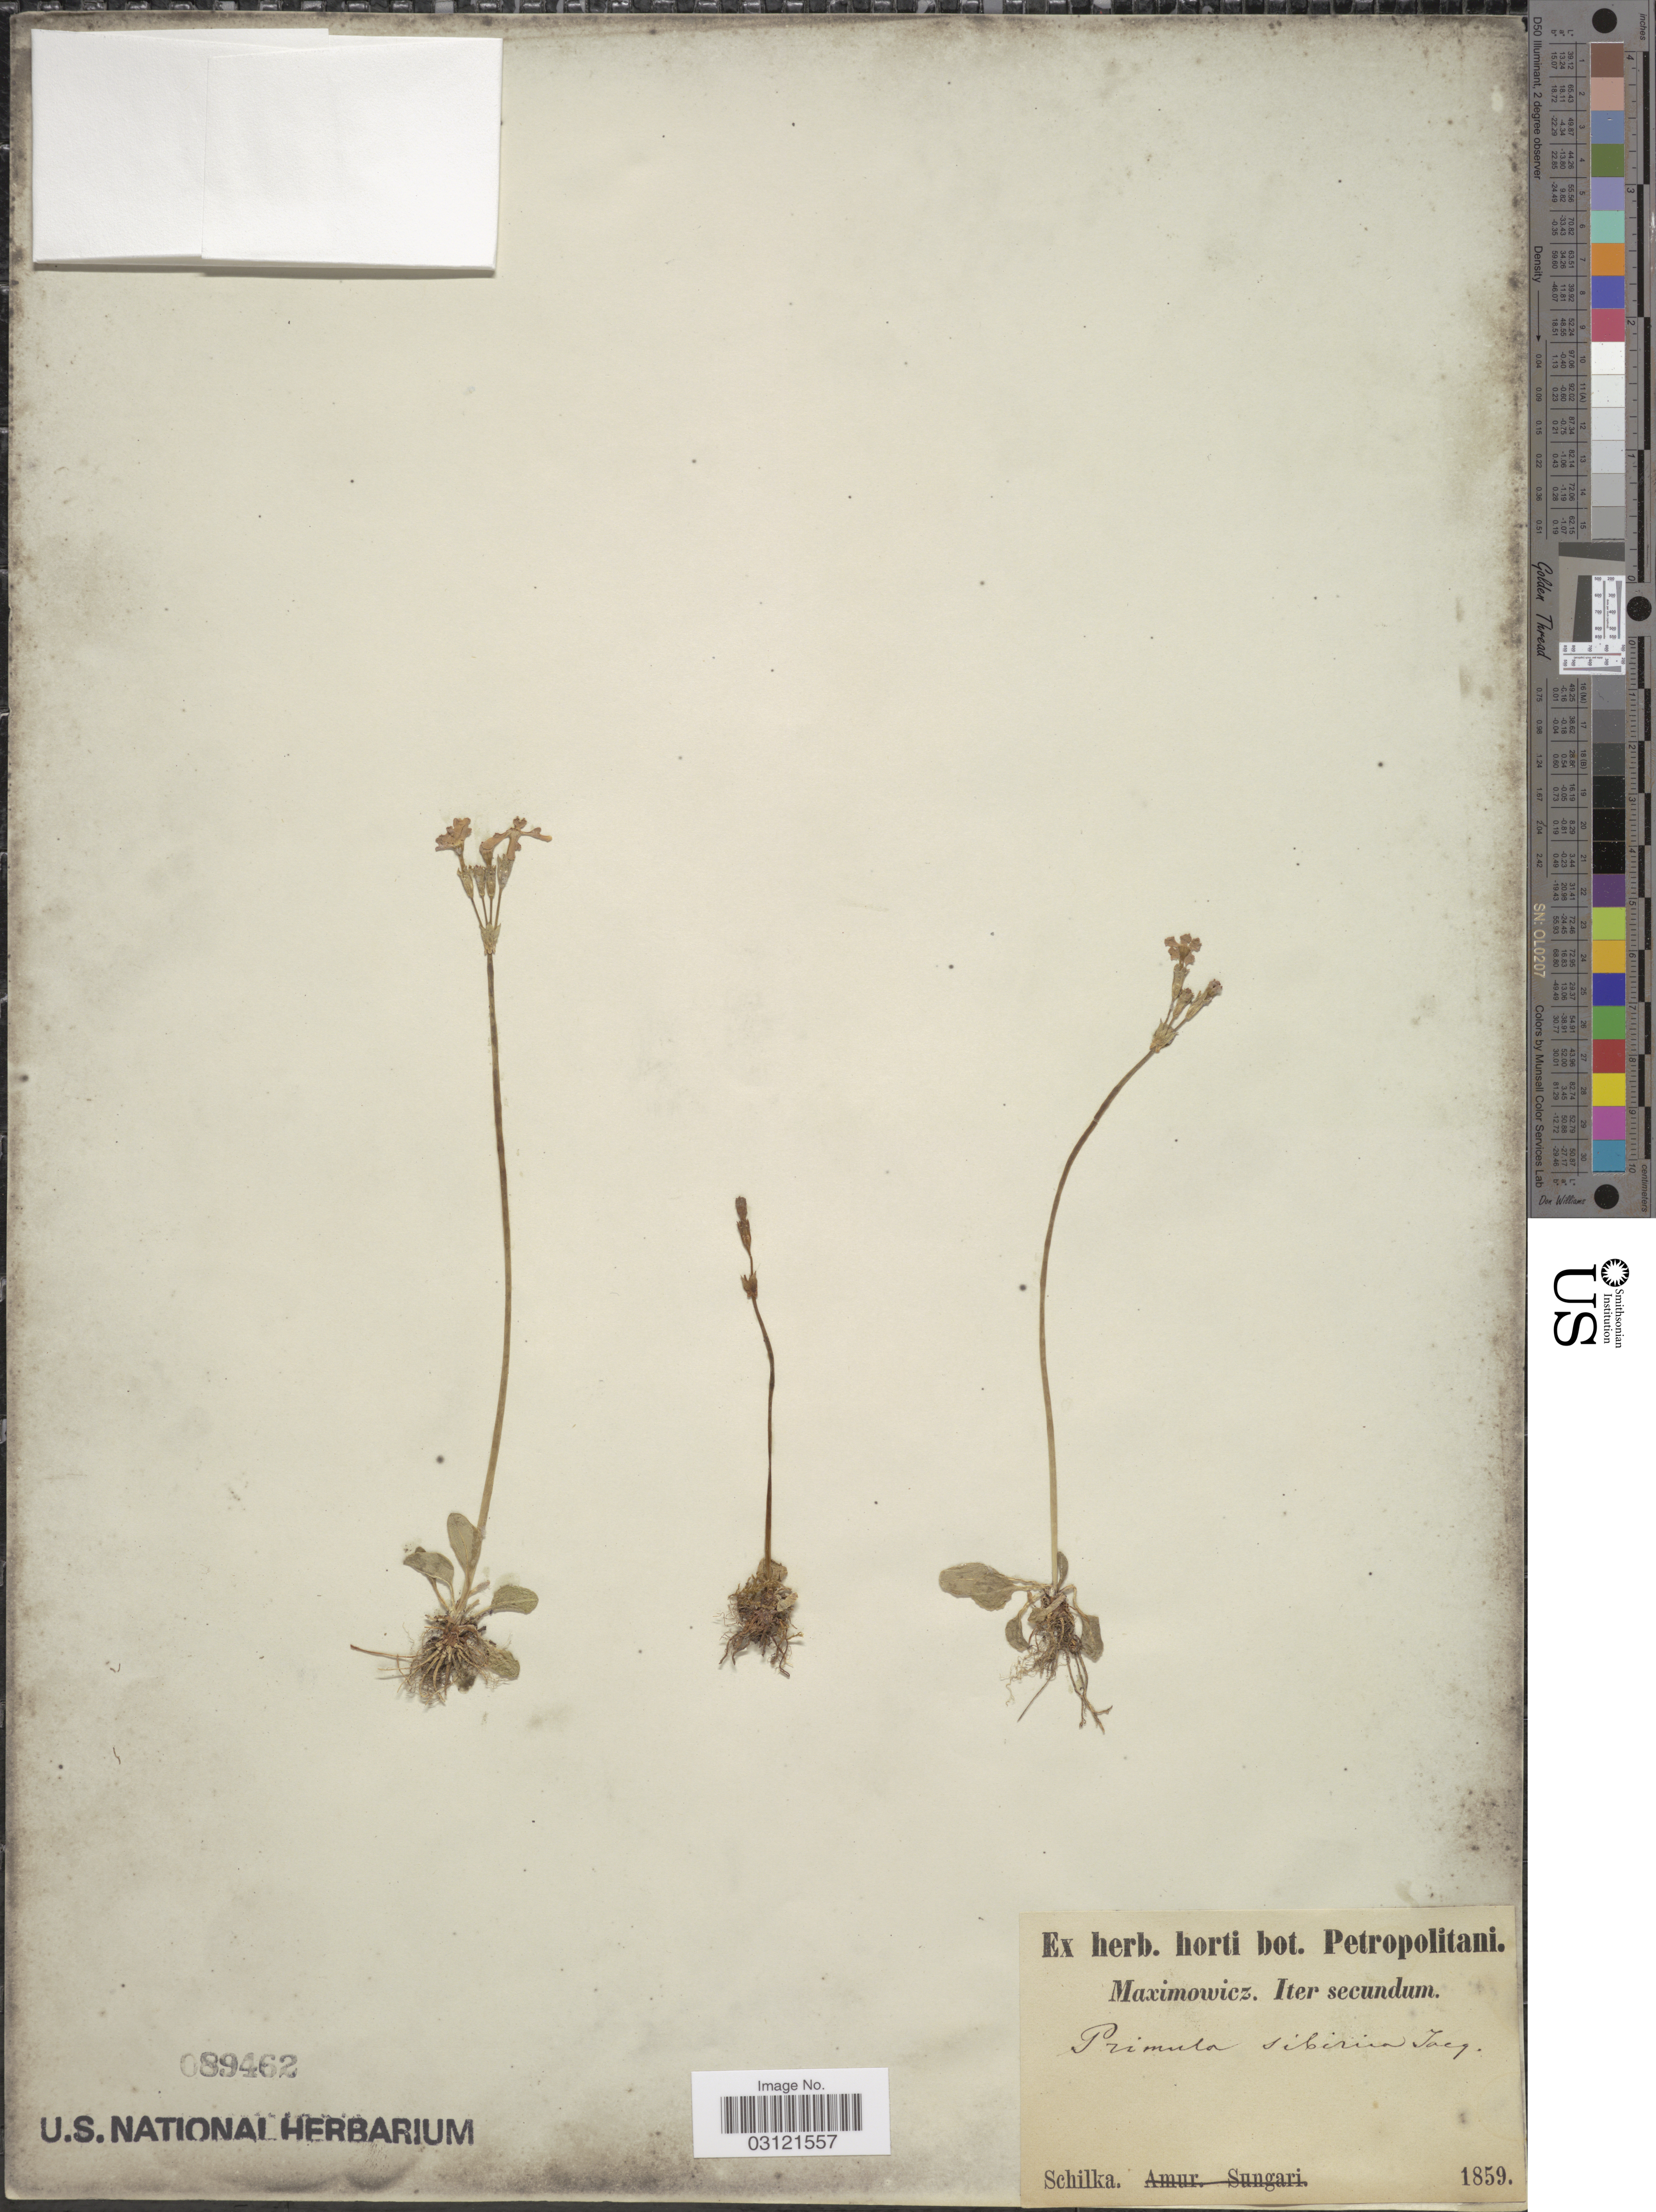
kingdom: Plantae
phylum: Tracheophyta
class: Magnoliopsida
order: Ericales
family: Primulaceae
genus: Primula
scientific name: Primula nutans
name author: Georgi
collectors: Maximowicz, --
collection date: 1859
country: Russian Federation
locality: Schilka.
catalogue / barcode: US 89462